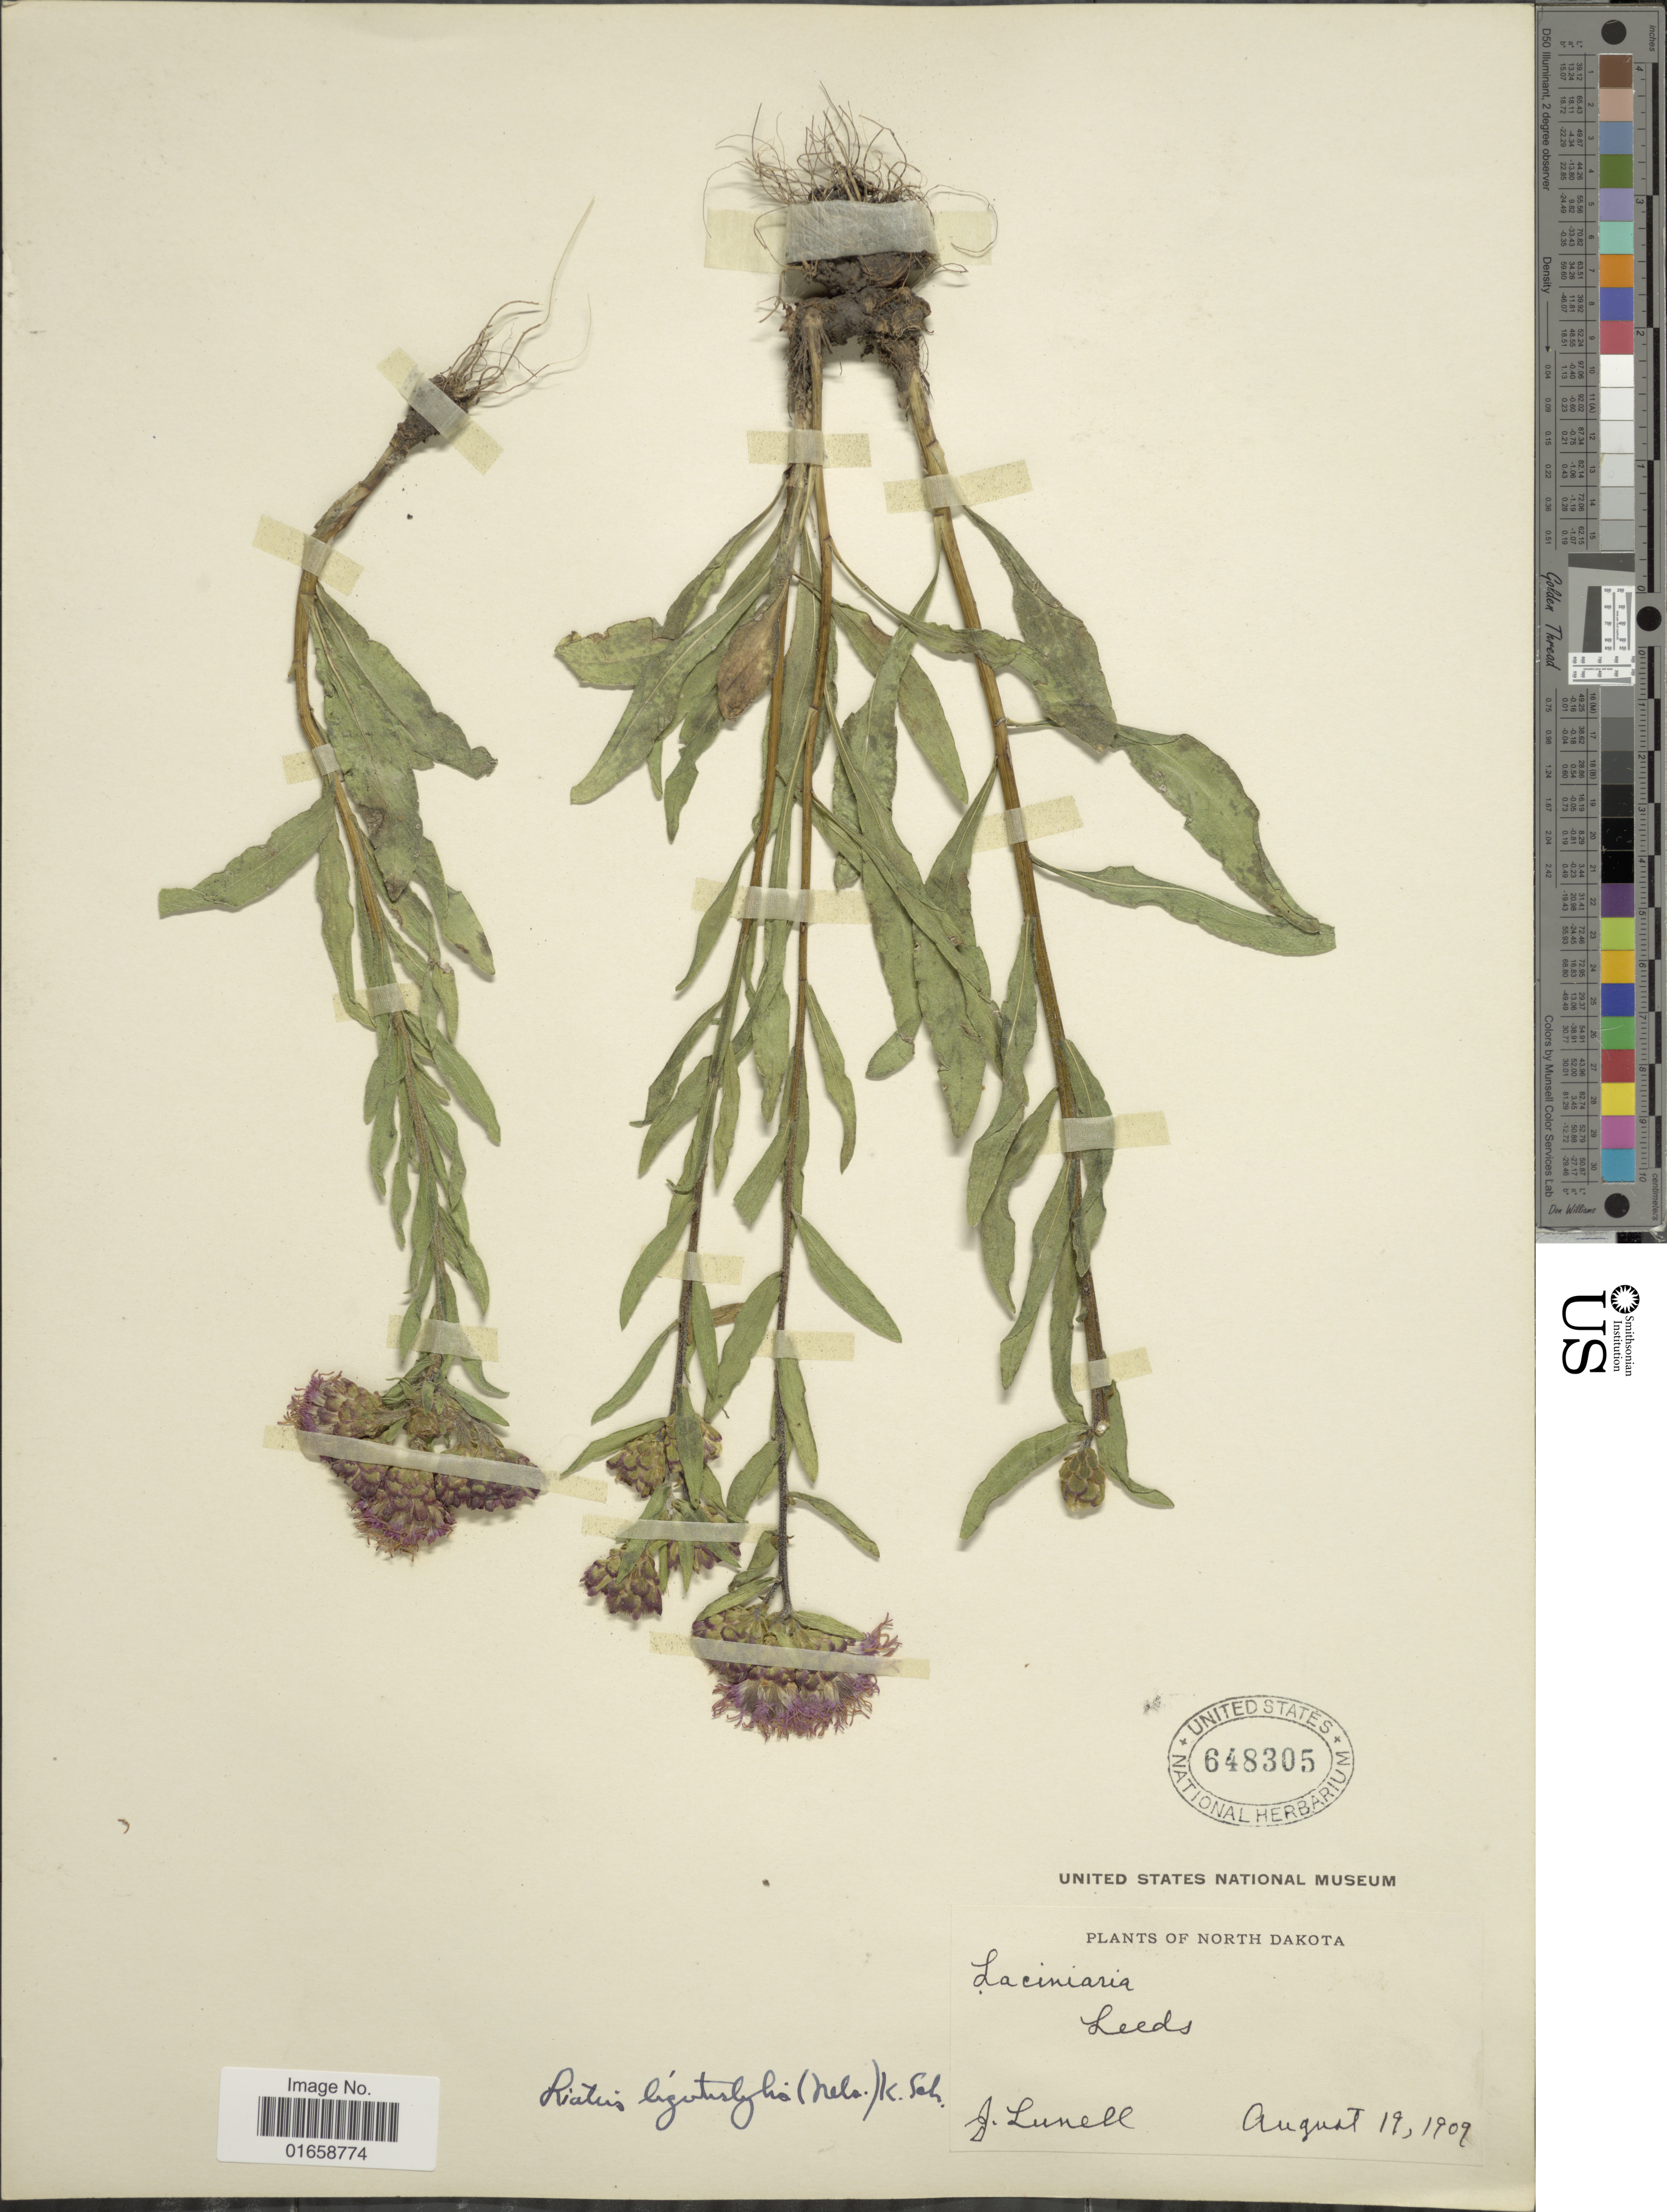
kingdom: Plantae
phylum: Tracheophyta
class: Magnoliopsida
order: Asterales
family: Asteraceae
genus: Liatris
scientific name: Liatris ligulistylis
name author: (A. Nelson) K. Schum.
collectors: J. Lunell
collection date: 1909-08-19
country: United States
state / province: North Dakota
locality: Leeds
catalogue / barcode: US 648305